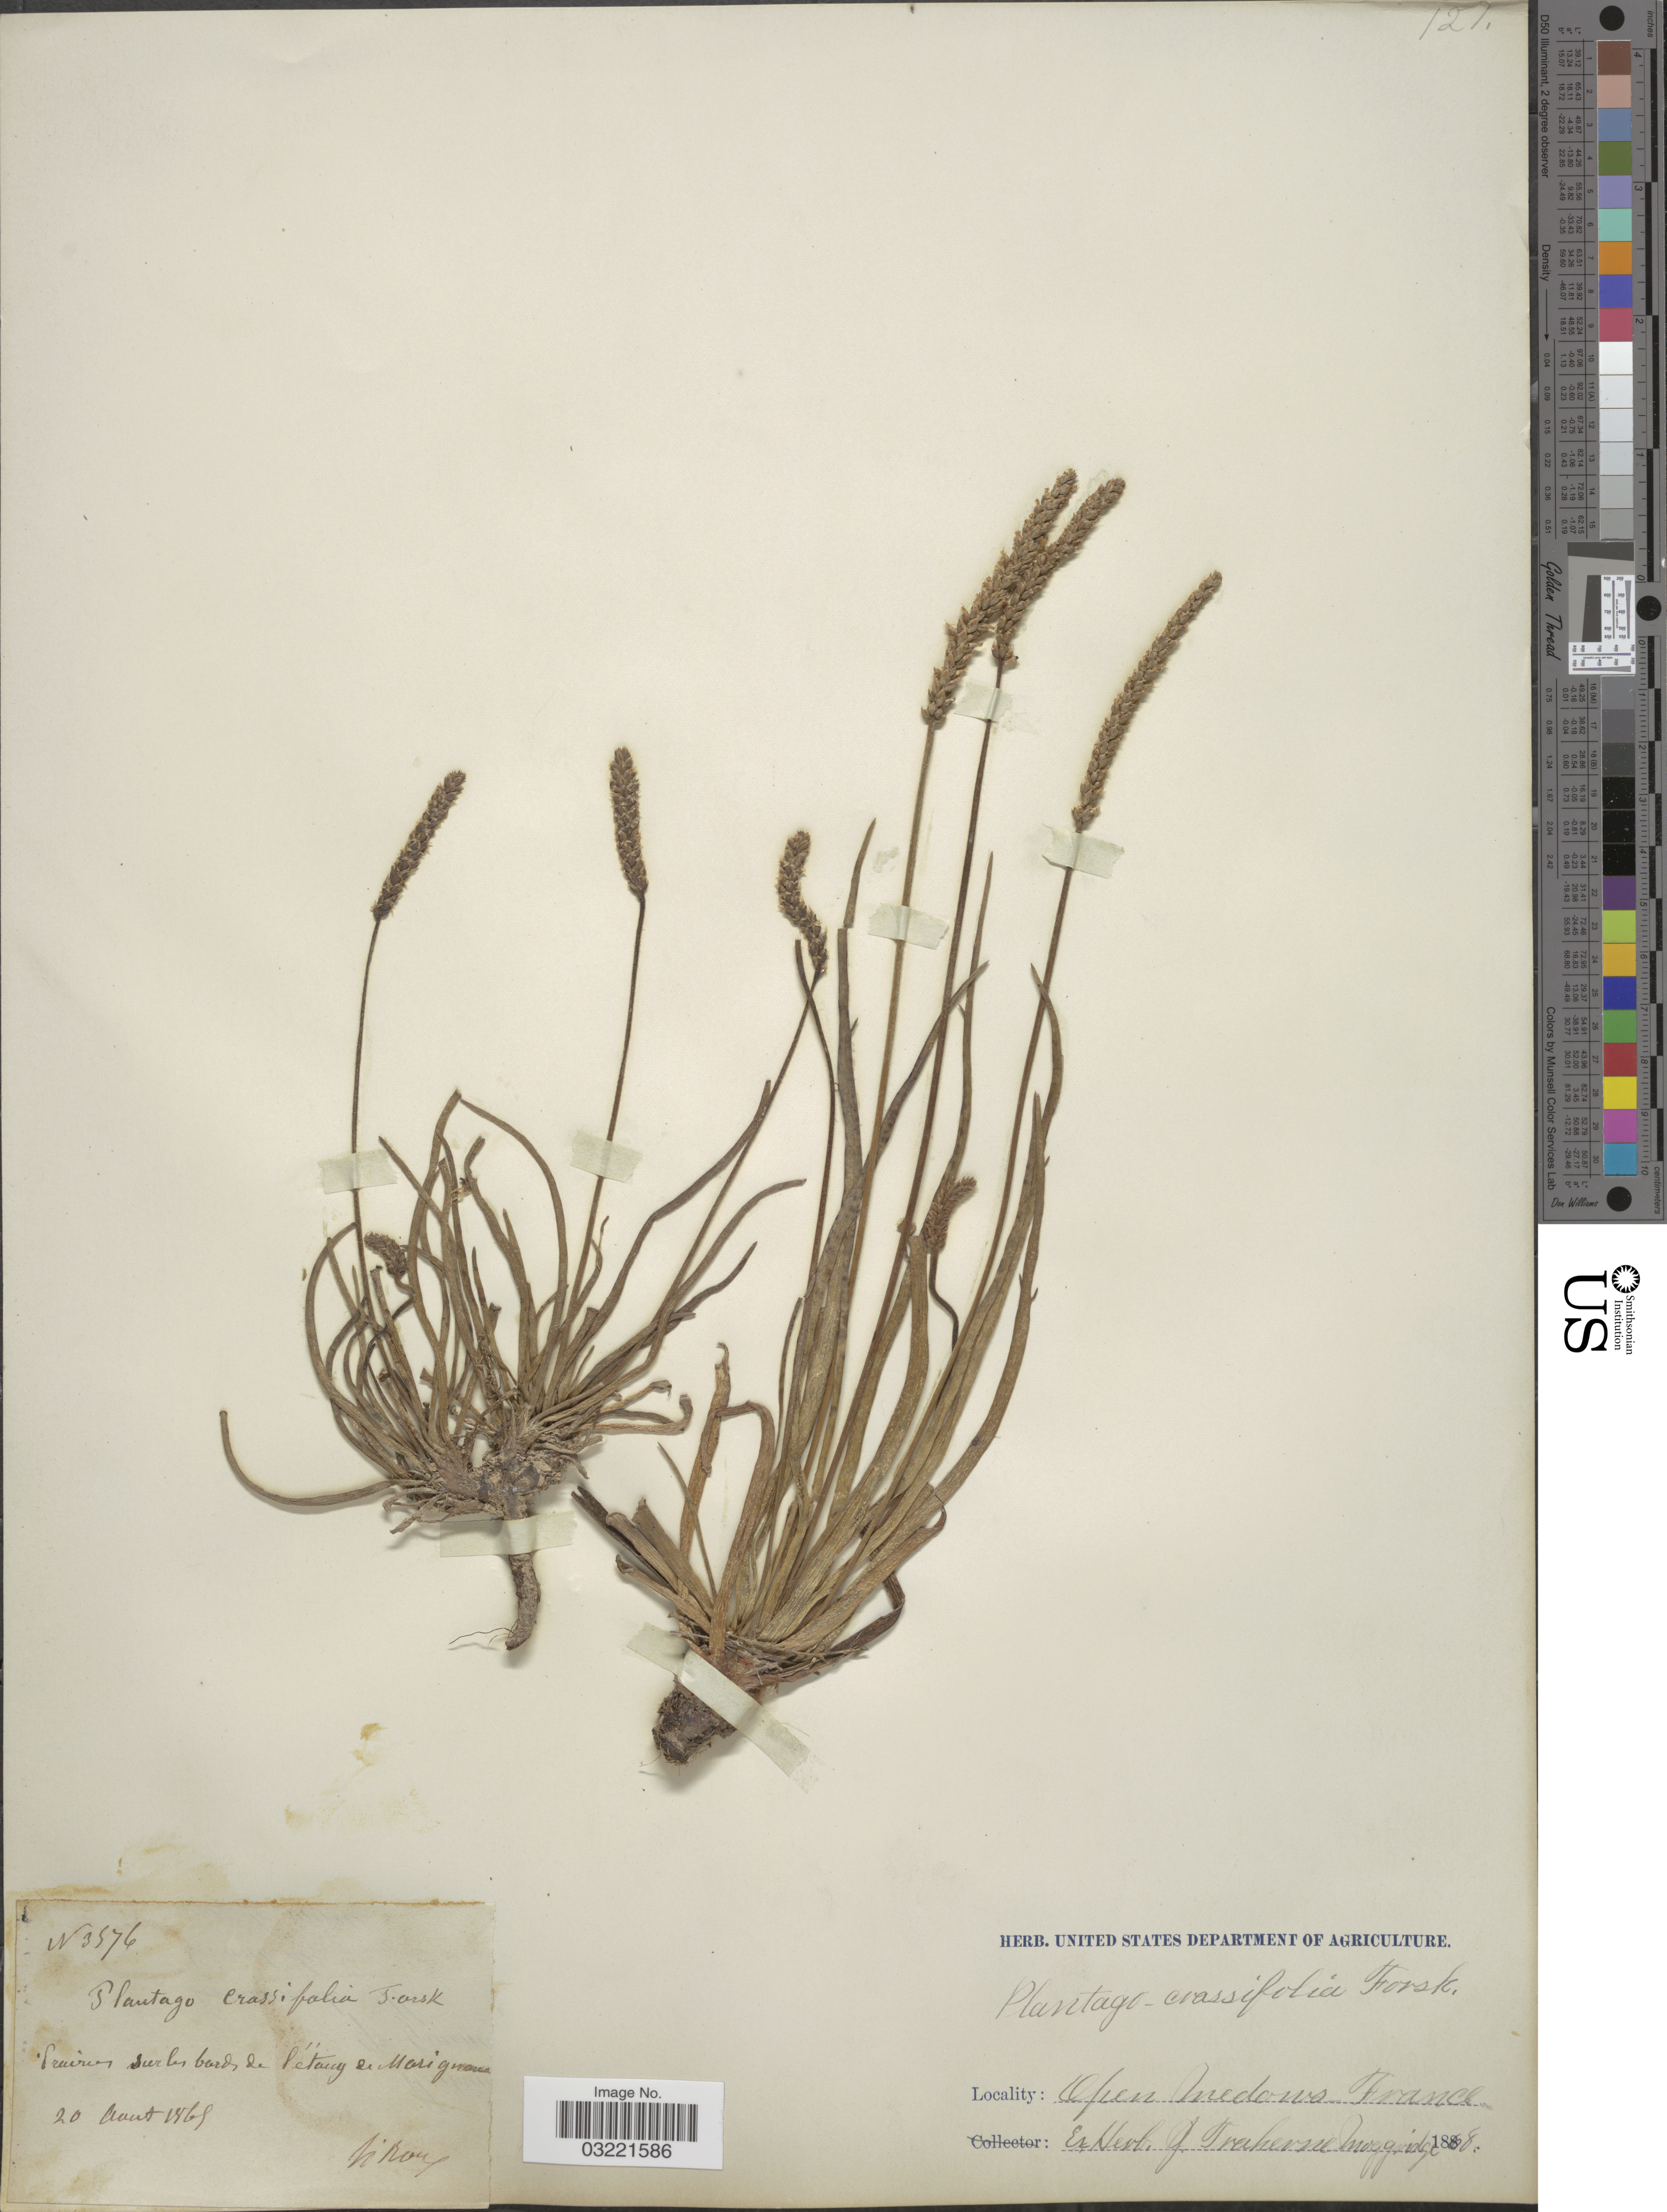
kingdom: Plantae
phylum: Tracheophyta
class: Magnoliopsida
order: Lamiales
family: Plantaginaceae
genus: Plantago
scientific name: Plantago crassifolia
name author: Forssk.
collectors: N. Roux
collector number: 3576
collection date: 1865-08-20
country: France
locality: Prairies sur les bords de Pétang de Mariguma [interpreted].